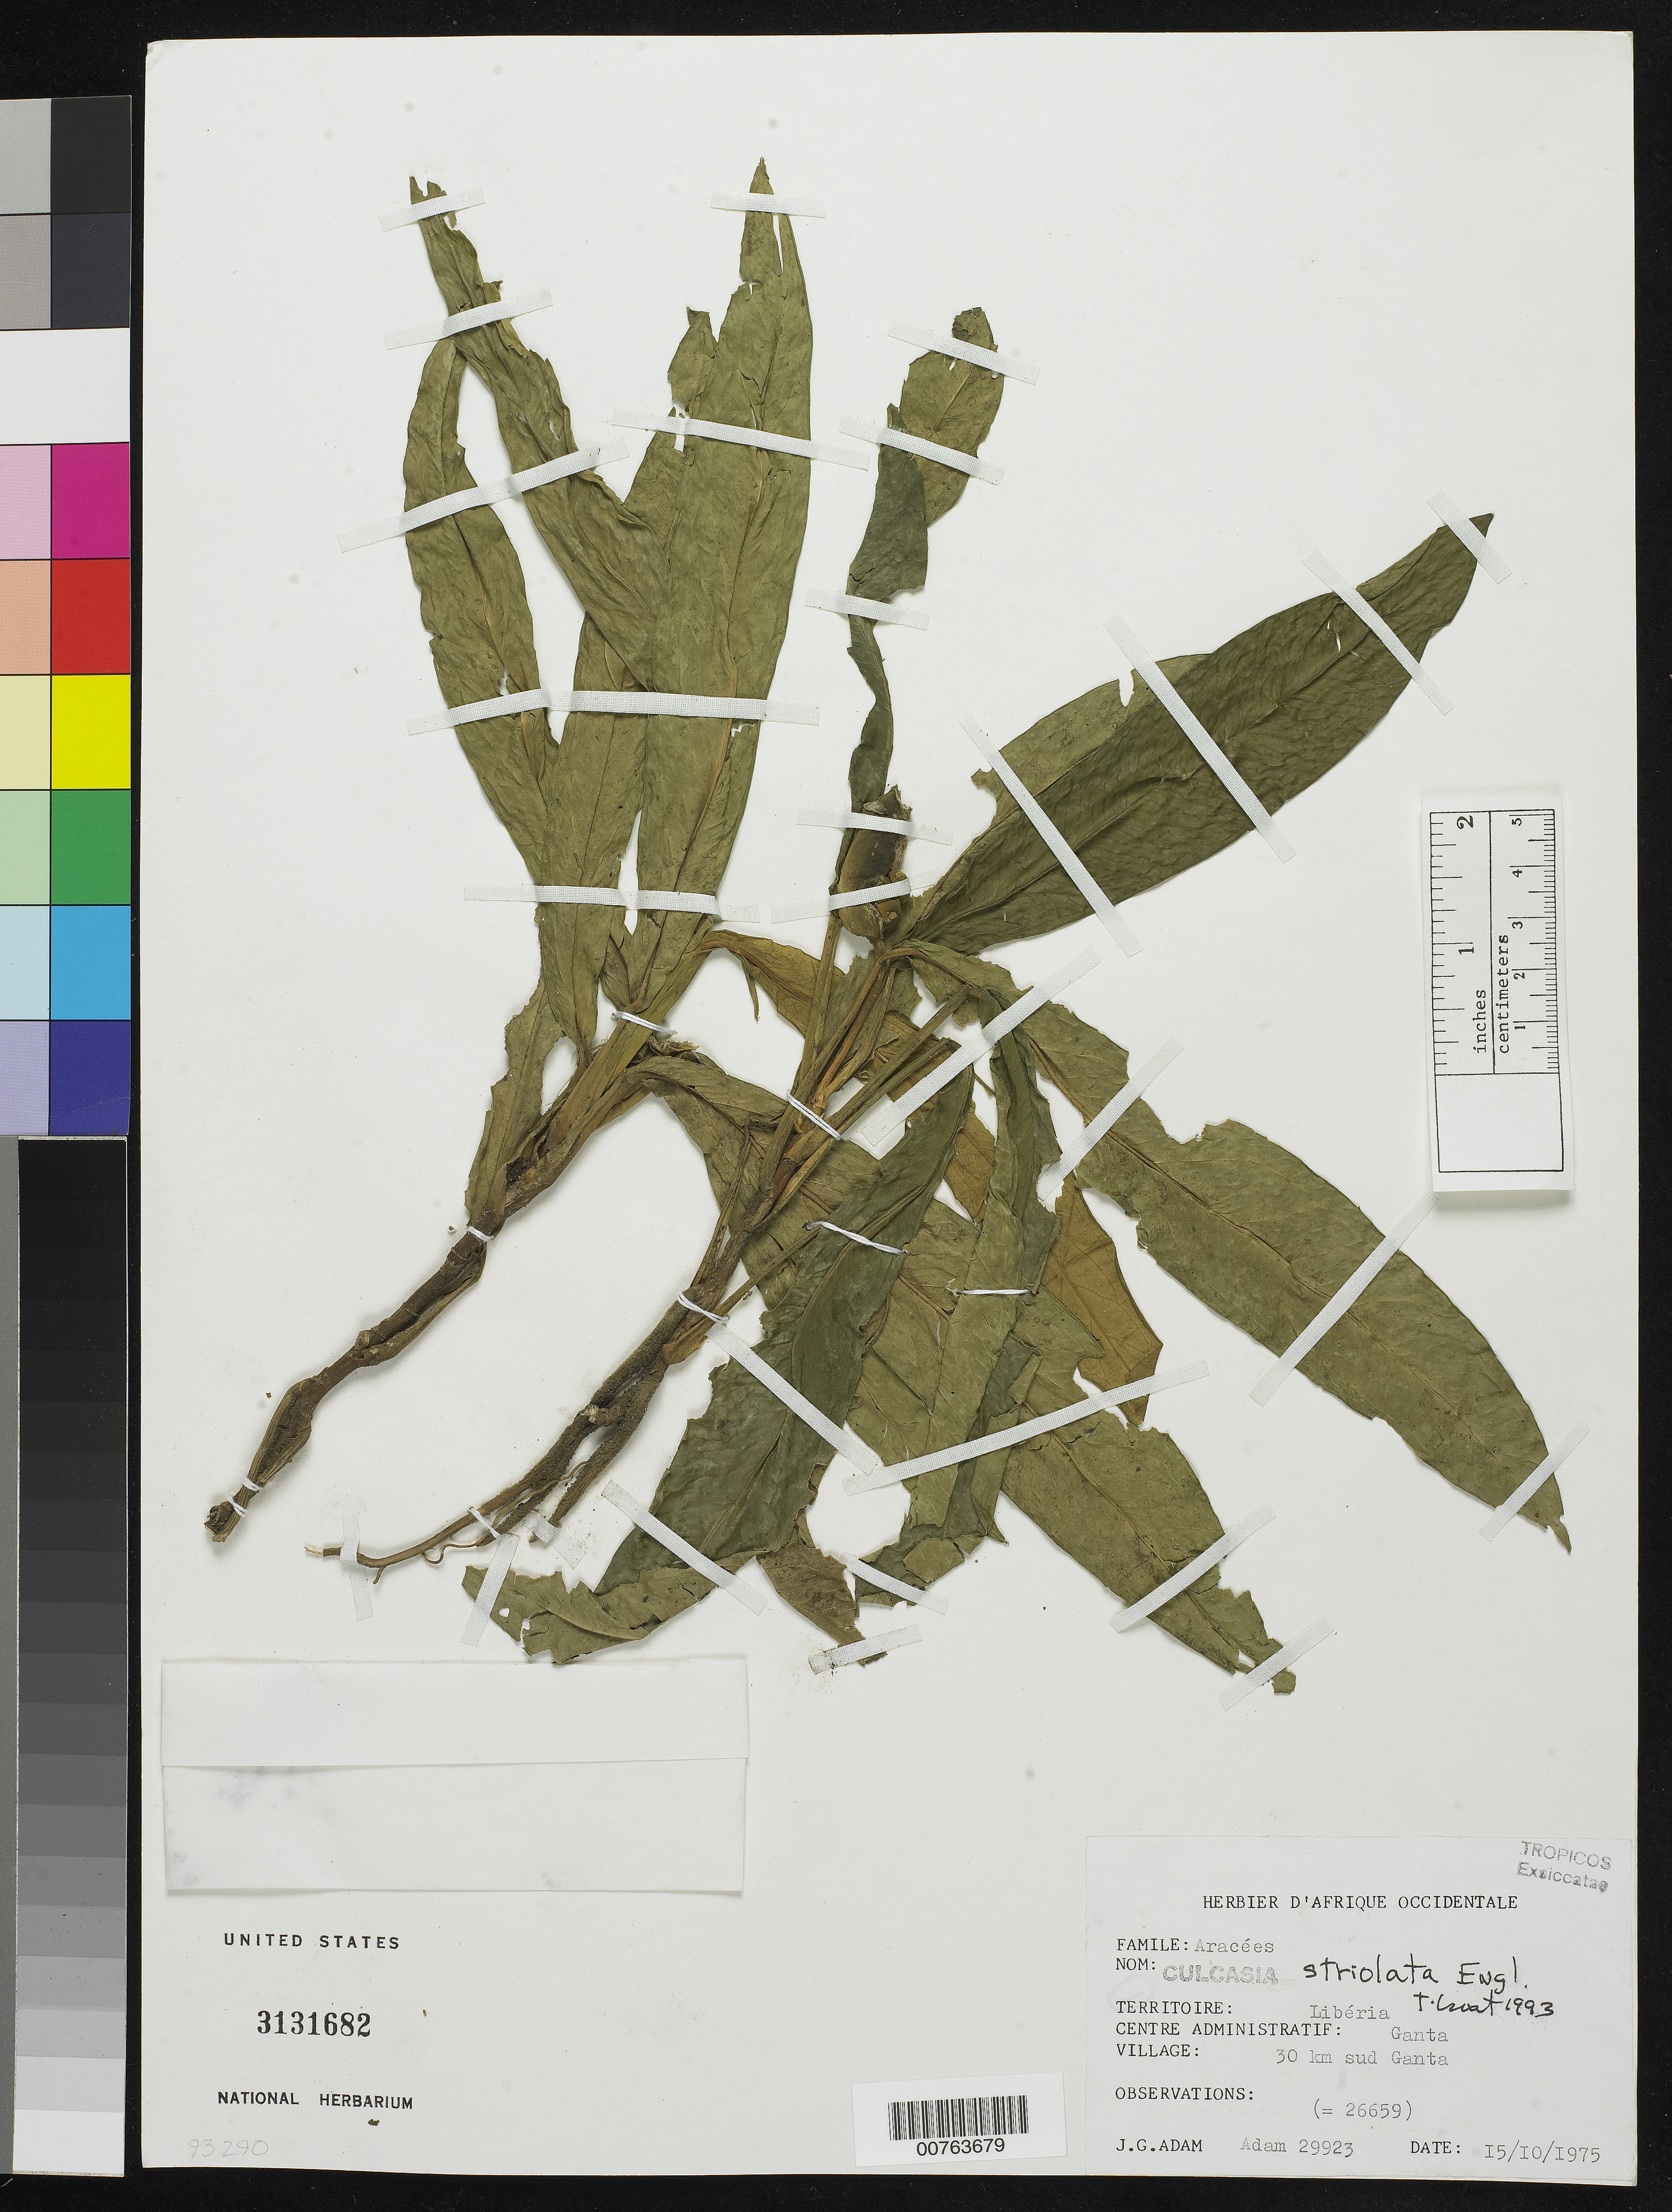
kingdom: Plantae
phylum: Tracheophyta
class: Liliopsida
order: Alismatales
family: Araceae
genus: Culcasia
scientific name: Culcasia striolata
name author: Engl.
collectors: J. Adam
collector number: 29923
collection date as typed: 15 Oct 1975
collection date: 1975-10-15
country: Liberia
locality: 30km S of Ganta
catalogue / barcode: US 3131682